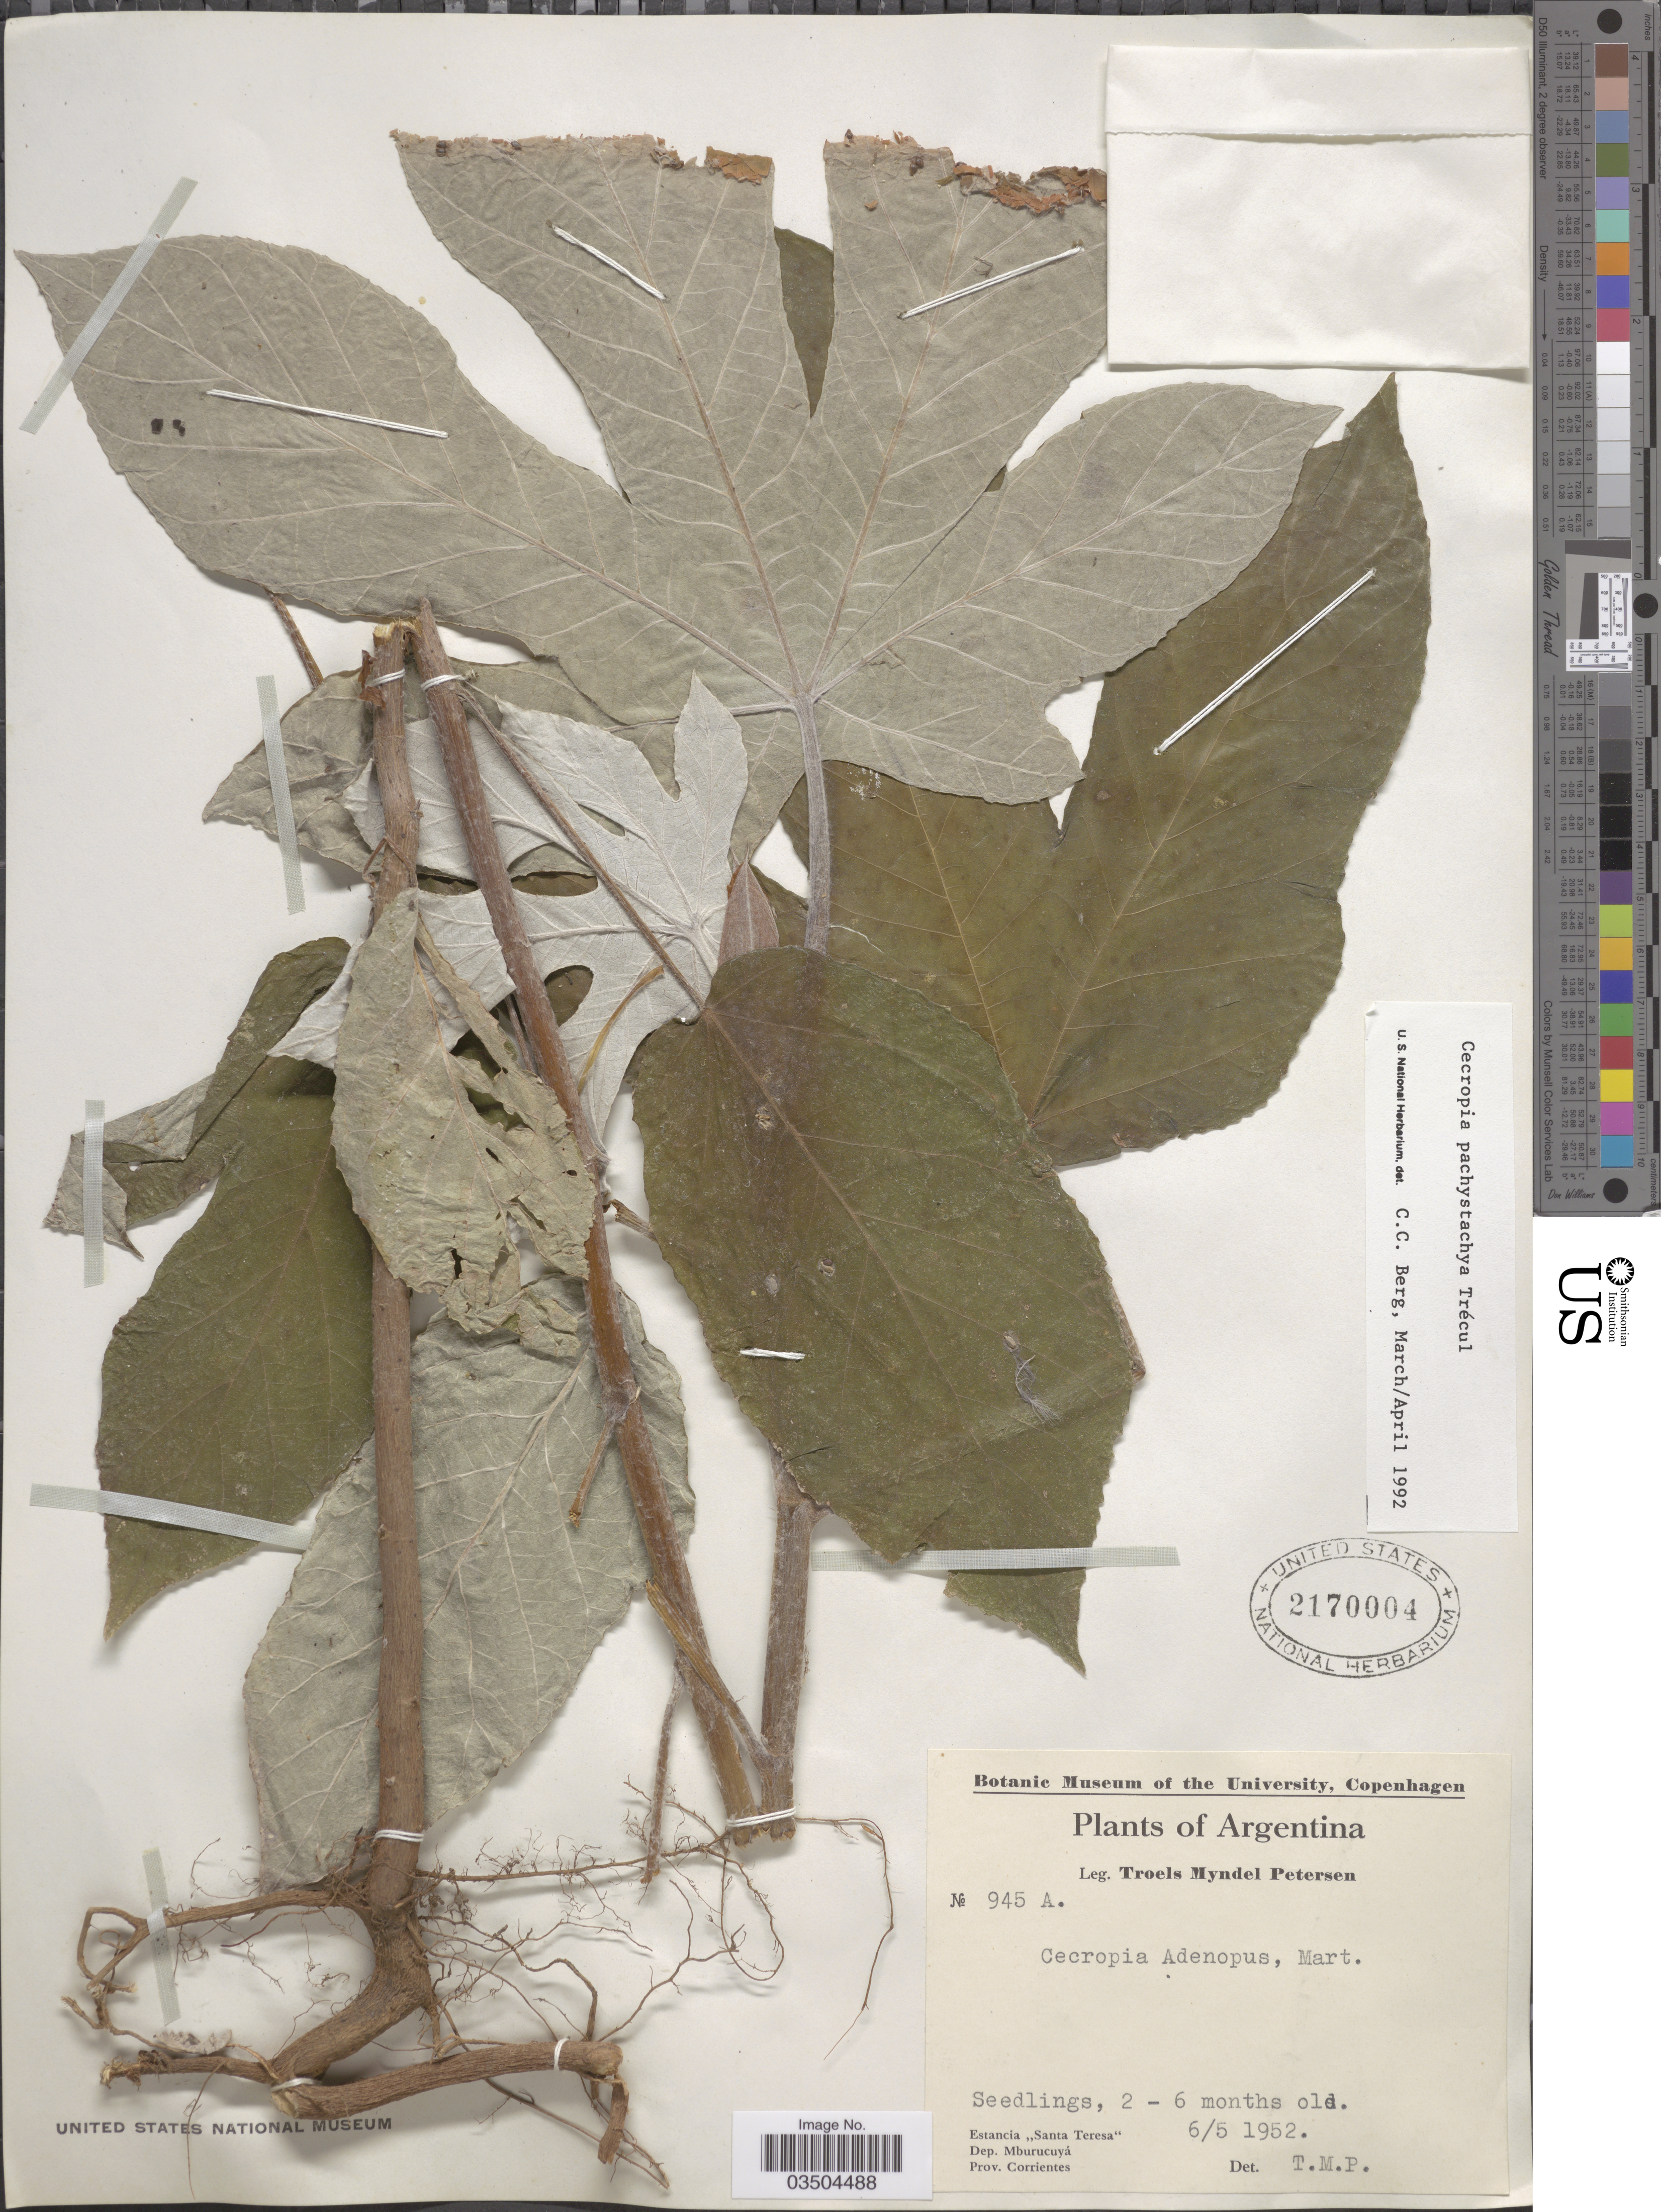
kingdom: Plantae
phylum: Tracheophyta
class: Magnoliopsida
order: Rosales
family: Urticaceae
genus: Cecropia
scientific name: Cecropia pachystachya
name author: Trécul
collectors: T. M. Petersen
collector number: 945 A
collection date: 1952-05-06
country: Argentina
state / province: Corrientes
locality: Estancia "Santa Teresa", Dep. Mburucuyá.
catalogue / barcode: US 2170004